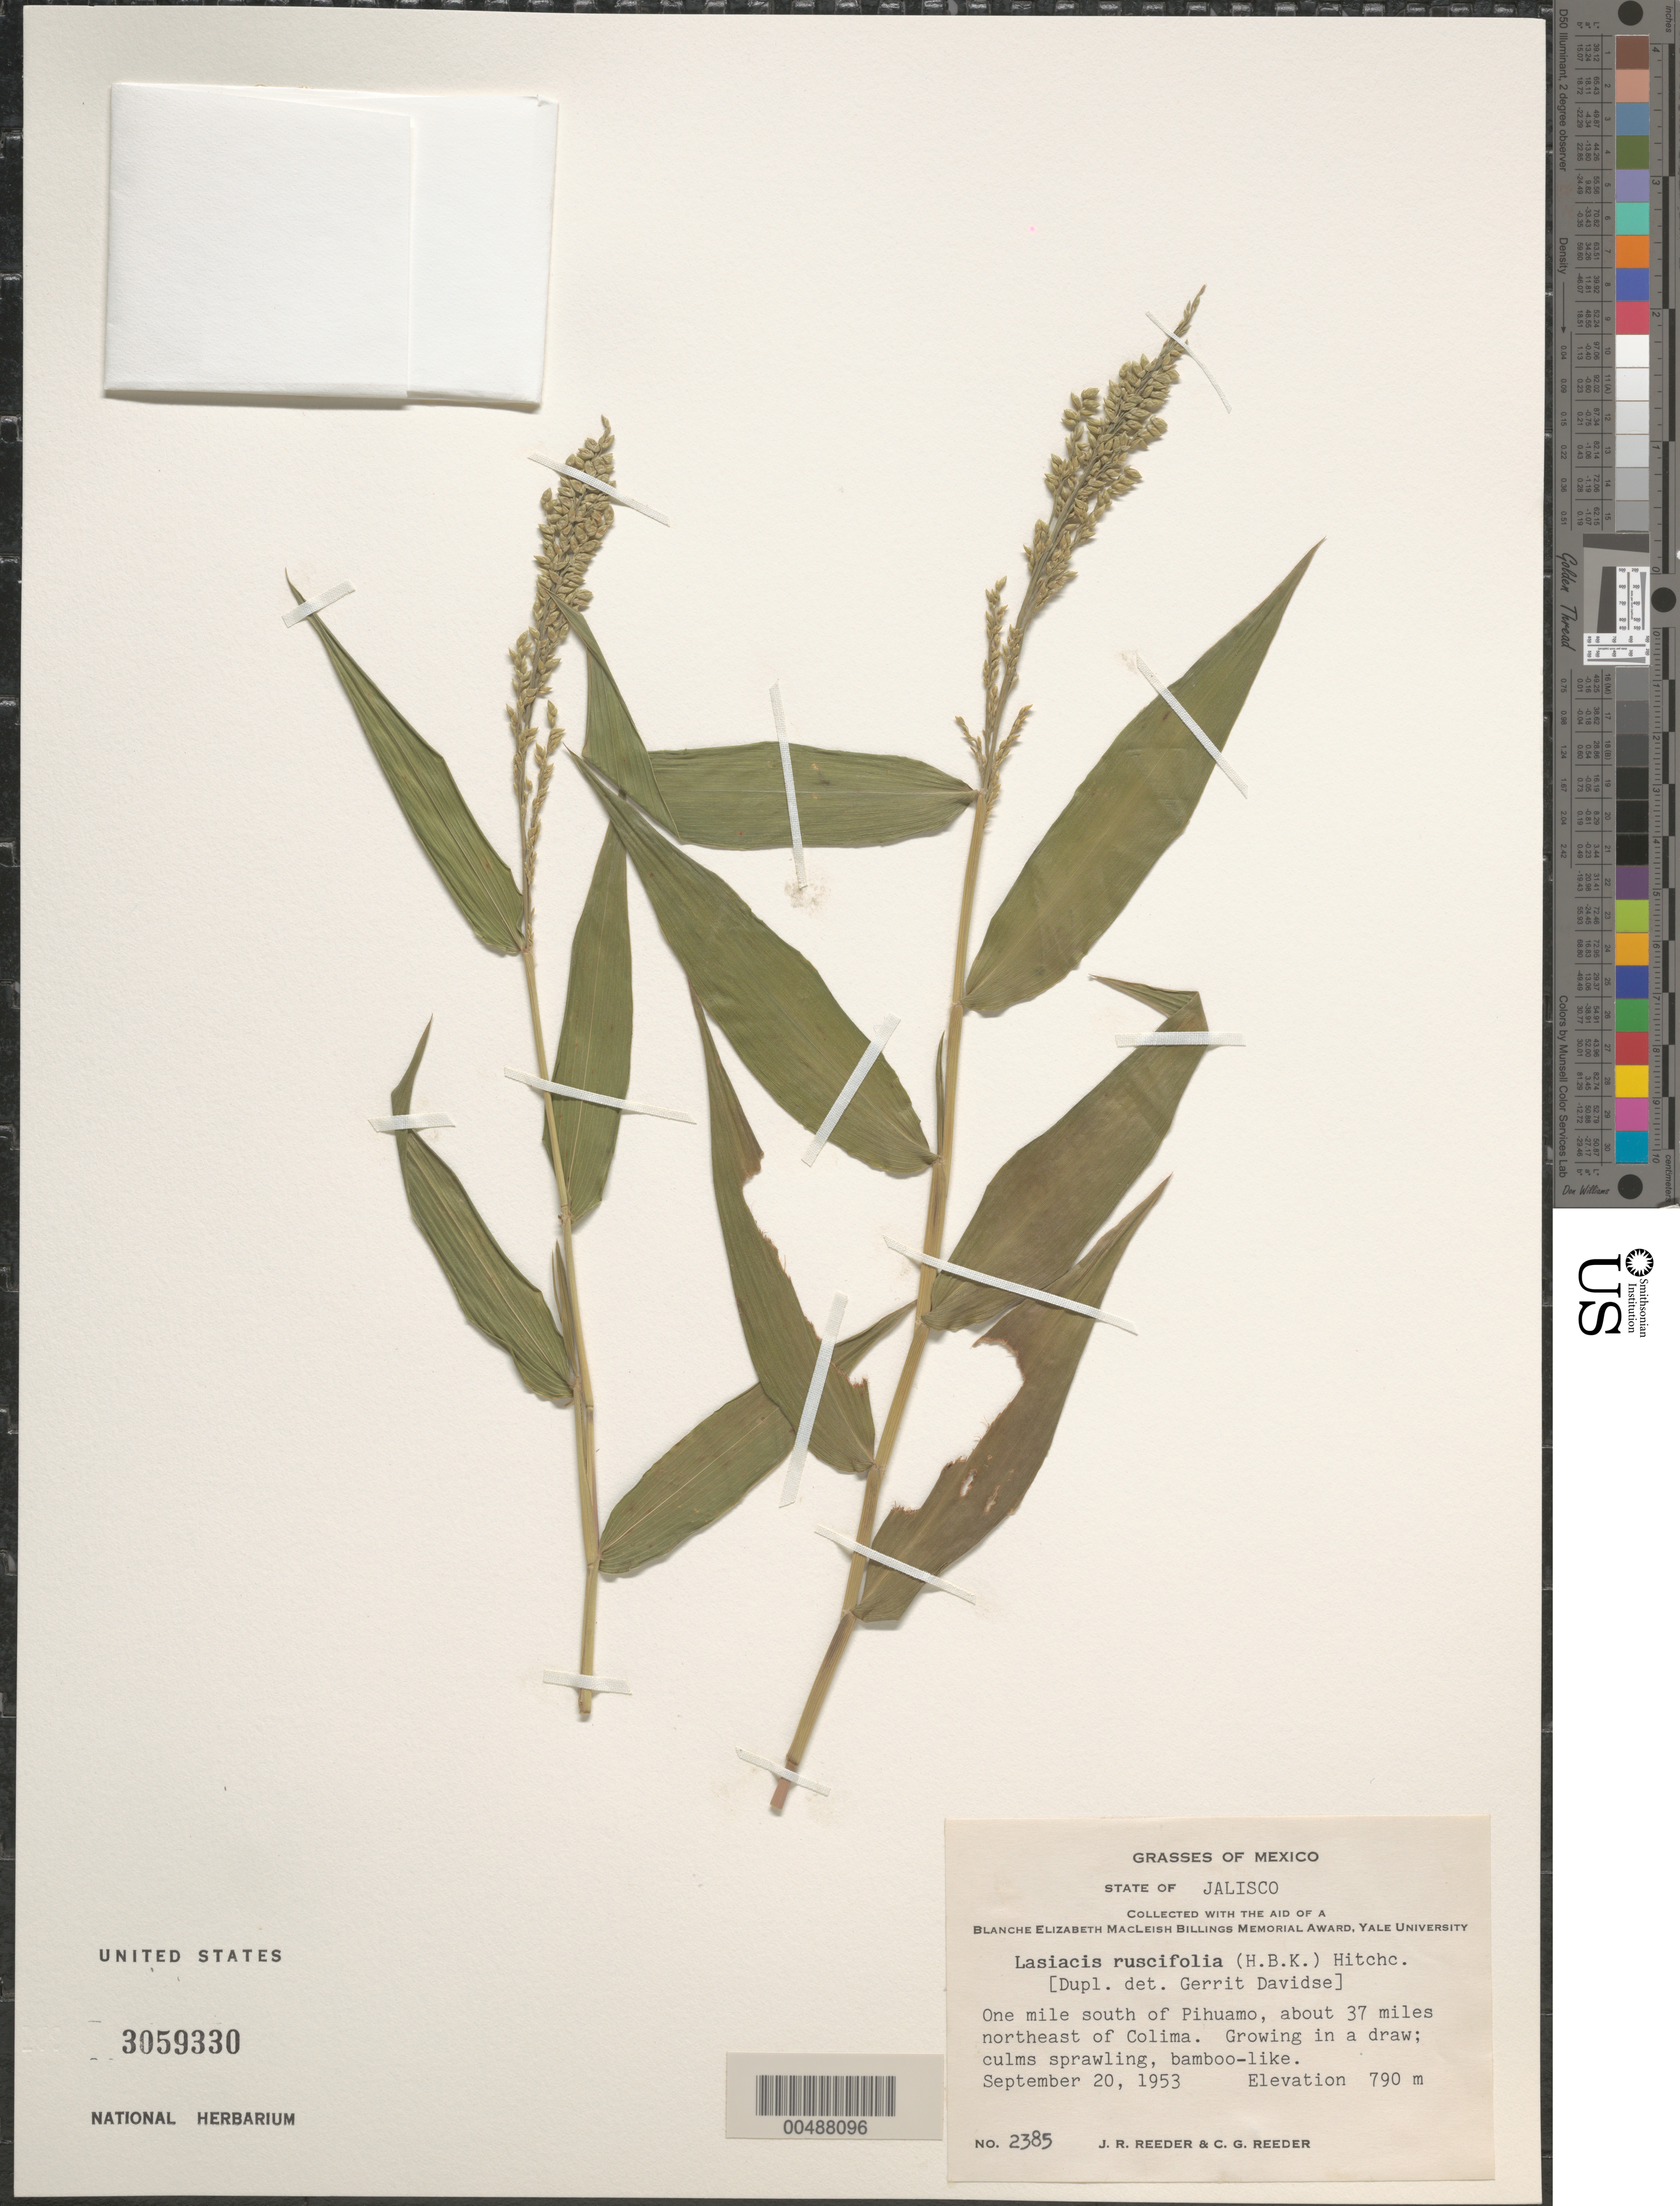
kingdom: Plantae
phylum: Tracheophyta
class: Liliopsida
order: Poales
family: Poaceae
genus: Lasiacis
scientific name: Lasiacis ruscifolia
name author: (Kunth) Hitchc.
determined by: Davidse, Gerrit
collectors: J. R. Reeder & C. G. Reeder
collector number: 2385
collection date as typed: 20 Sep 1953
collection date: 1953-09-20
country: Mexico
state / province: Jalisco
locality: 1 mi S of Pihuamo, about 37 mi NE of Colima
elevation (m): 790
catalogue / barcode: US 3059330